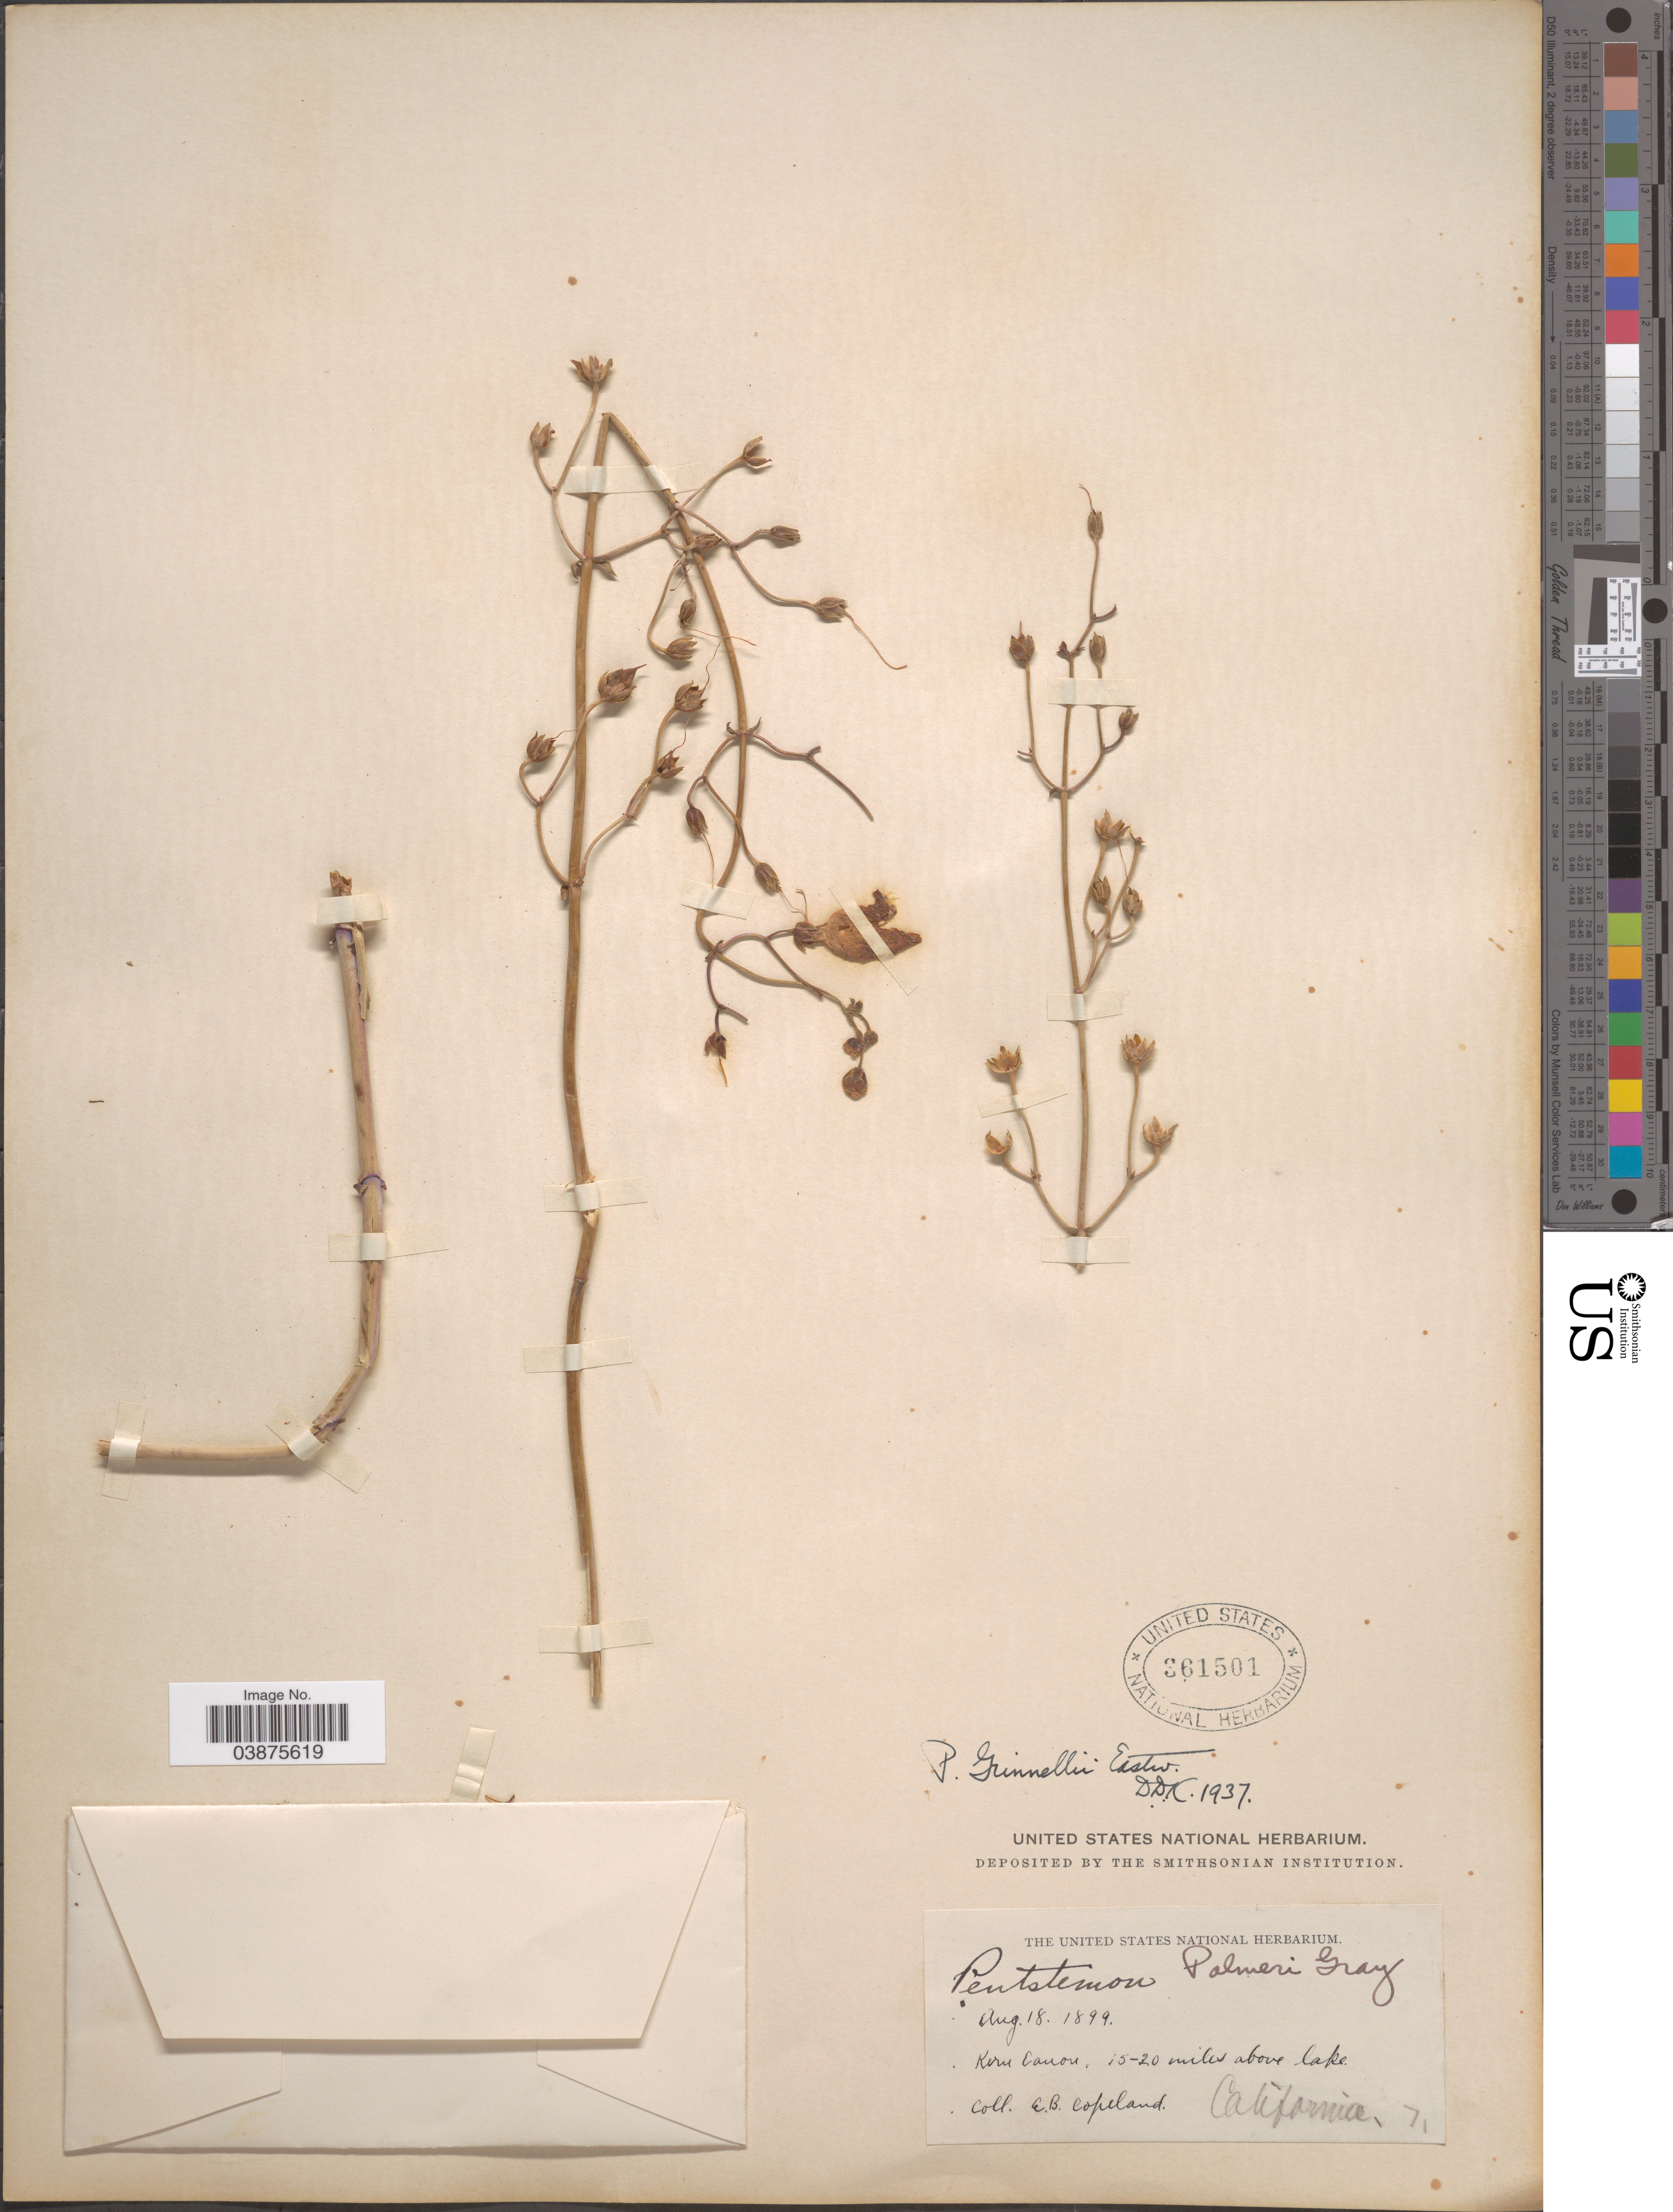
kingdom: Plantae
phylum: Tracheophyta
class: Magnoliopsida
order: Lamiales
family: Plantaginaceae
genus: Penstemon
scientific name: Penstemon grinnellii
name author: Eastw.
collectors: E. B. Copeland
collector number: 71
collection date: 1899-08-18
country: United States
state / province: California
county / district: Kern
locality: Kern Canon, 15-20 miles above lake.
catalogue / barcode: US 361501